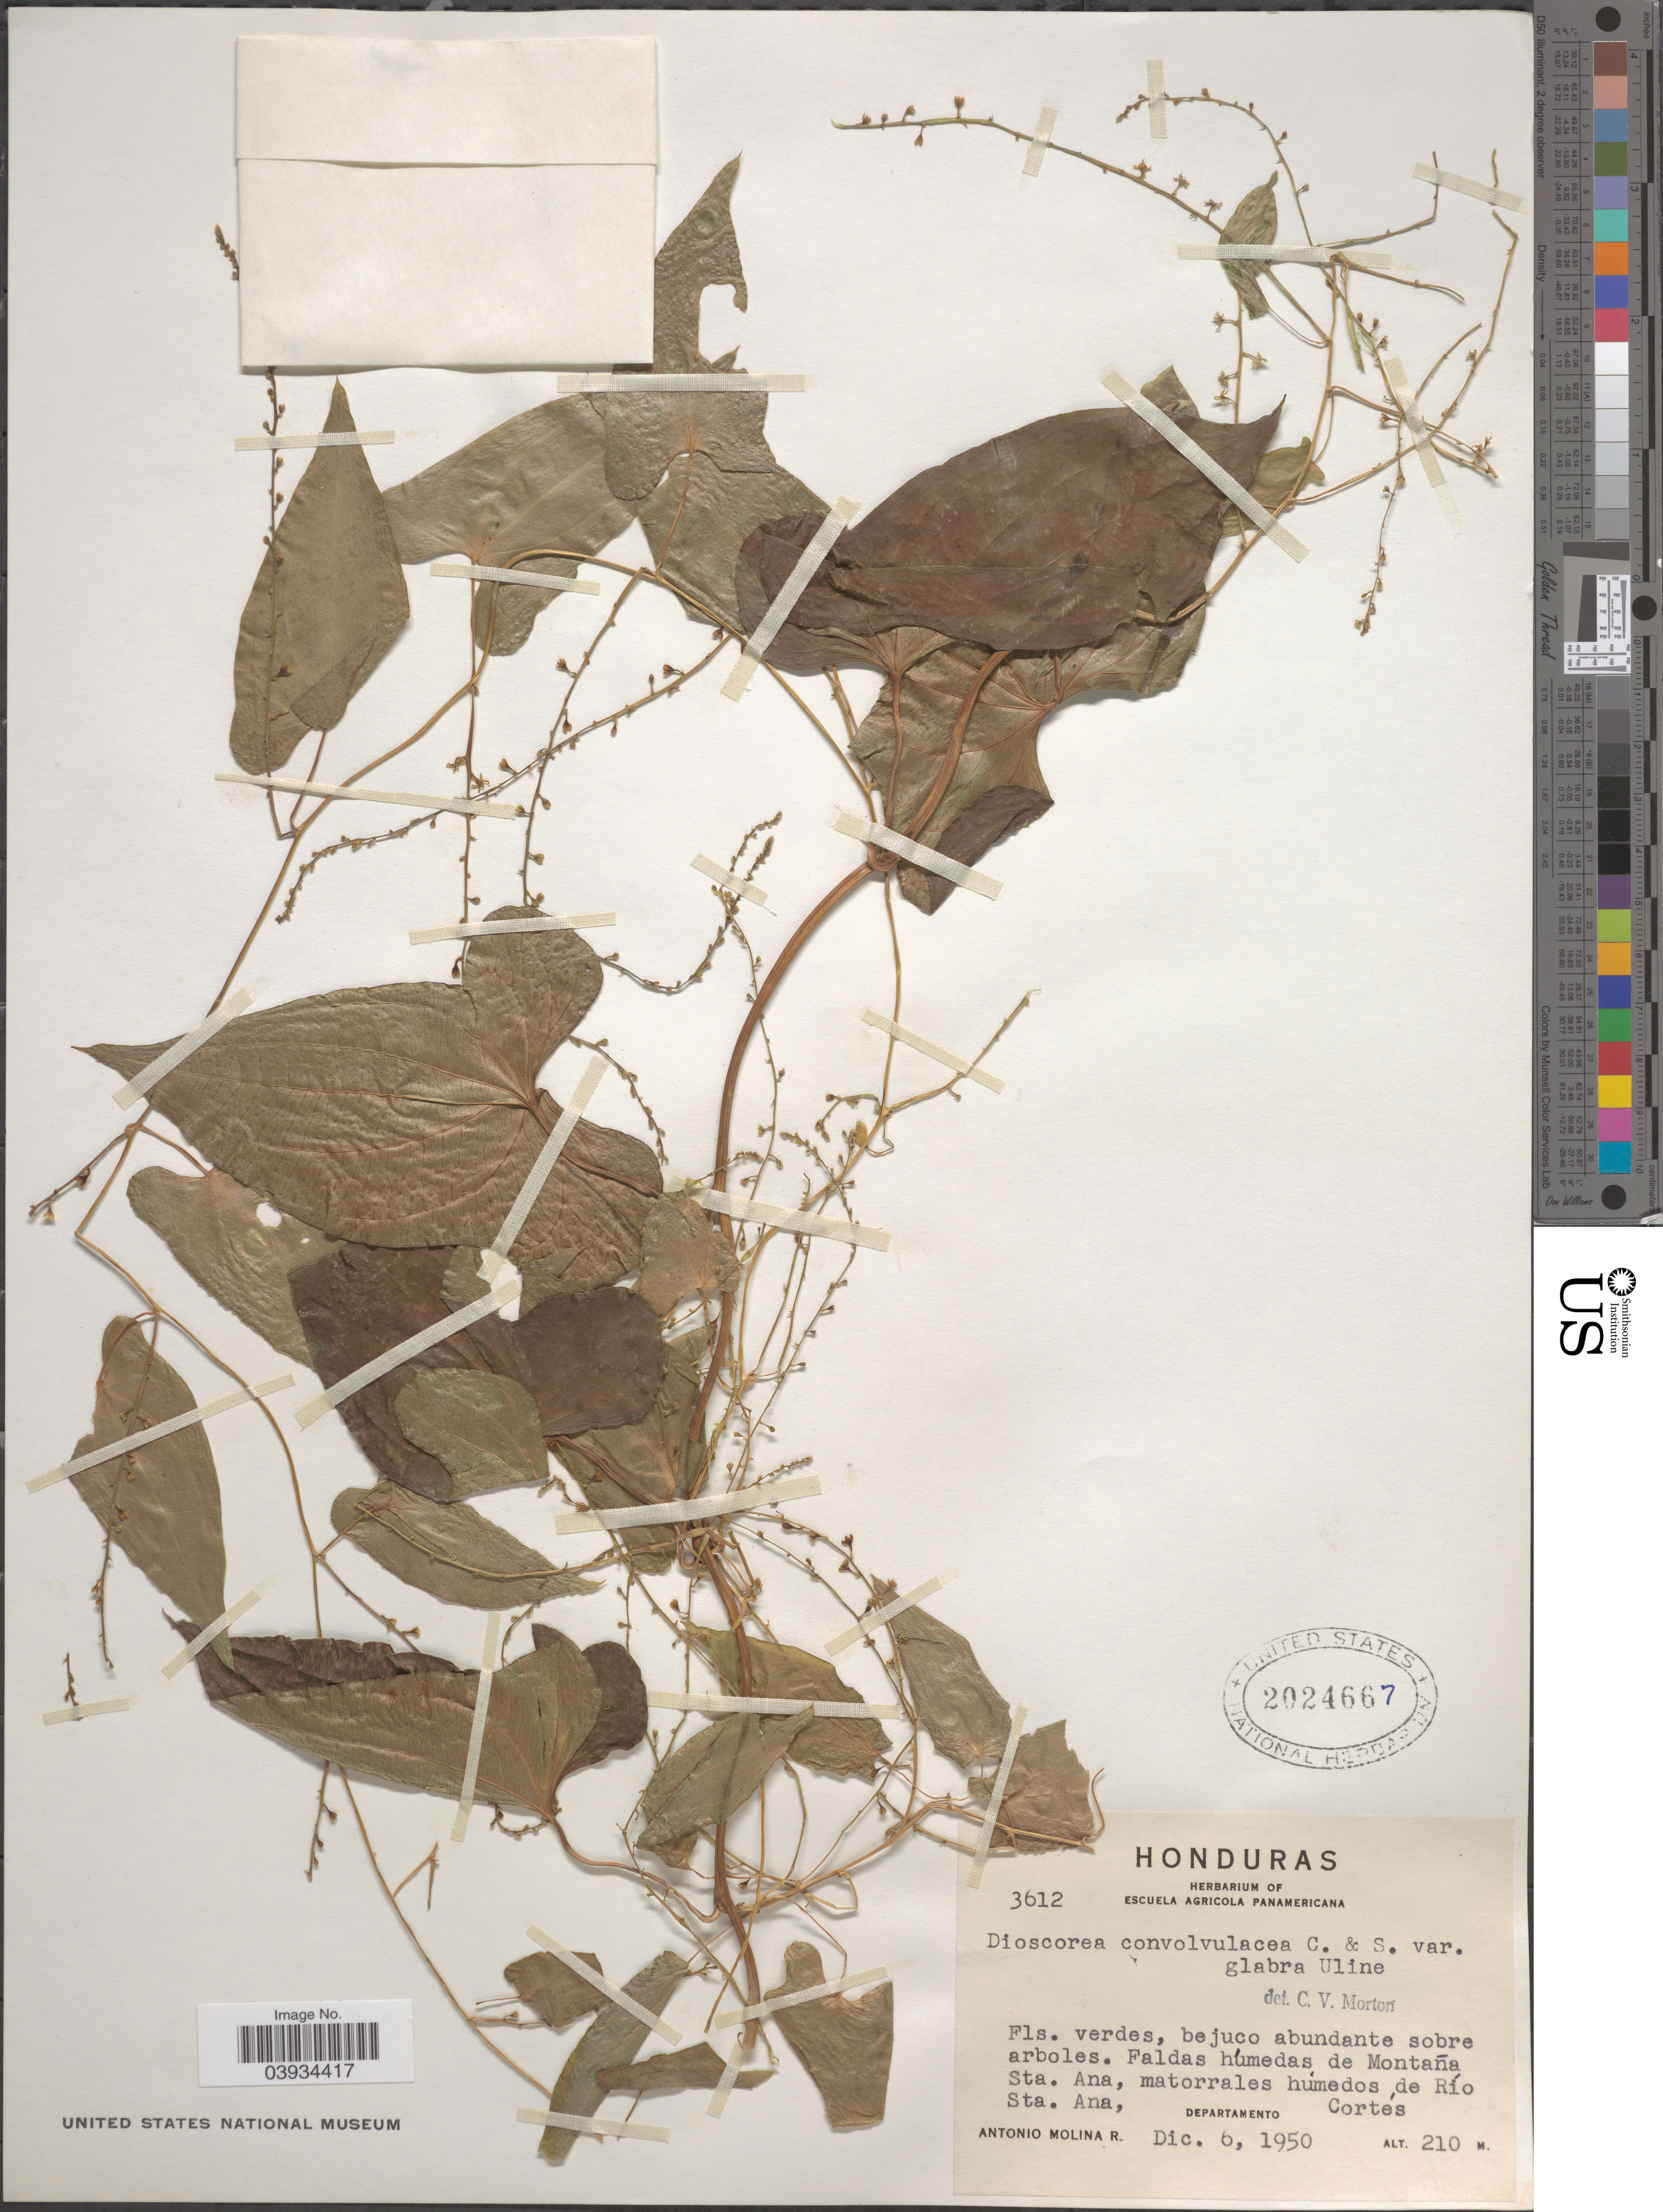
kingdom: Plantae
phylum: Tracheophyta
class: Liliopsida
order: Dioscoreales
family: Dioscoreaceae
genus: Dioscorea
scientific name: Dioscorea convolvulacea var. glabra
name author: (Hemsl.) Uline ex R. Knuth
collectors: A. Molina R.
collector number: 3612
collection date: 1950-12-06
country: Honduras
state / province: Cortes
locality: Faldas húmedas de Montaña Sta. Ana, matorrales húmedos de Río Sta. Ana, Departamento Cortés.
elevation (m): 210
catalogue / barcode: US 2024667